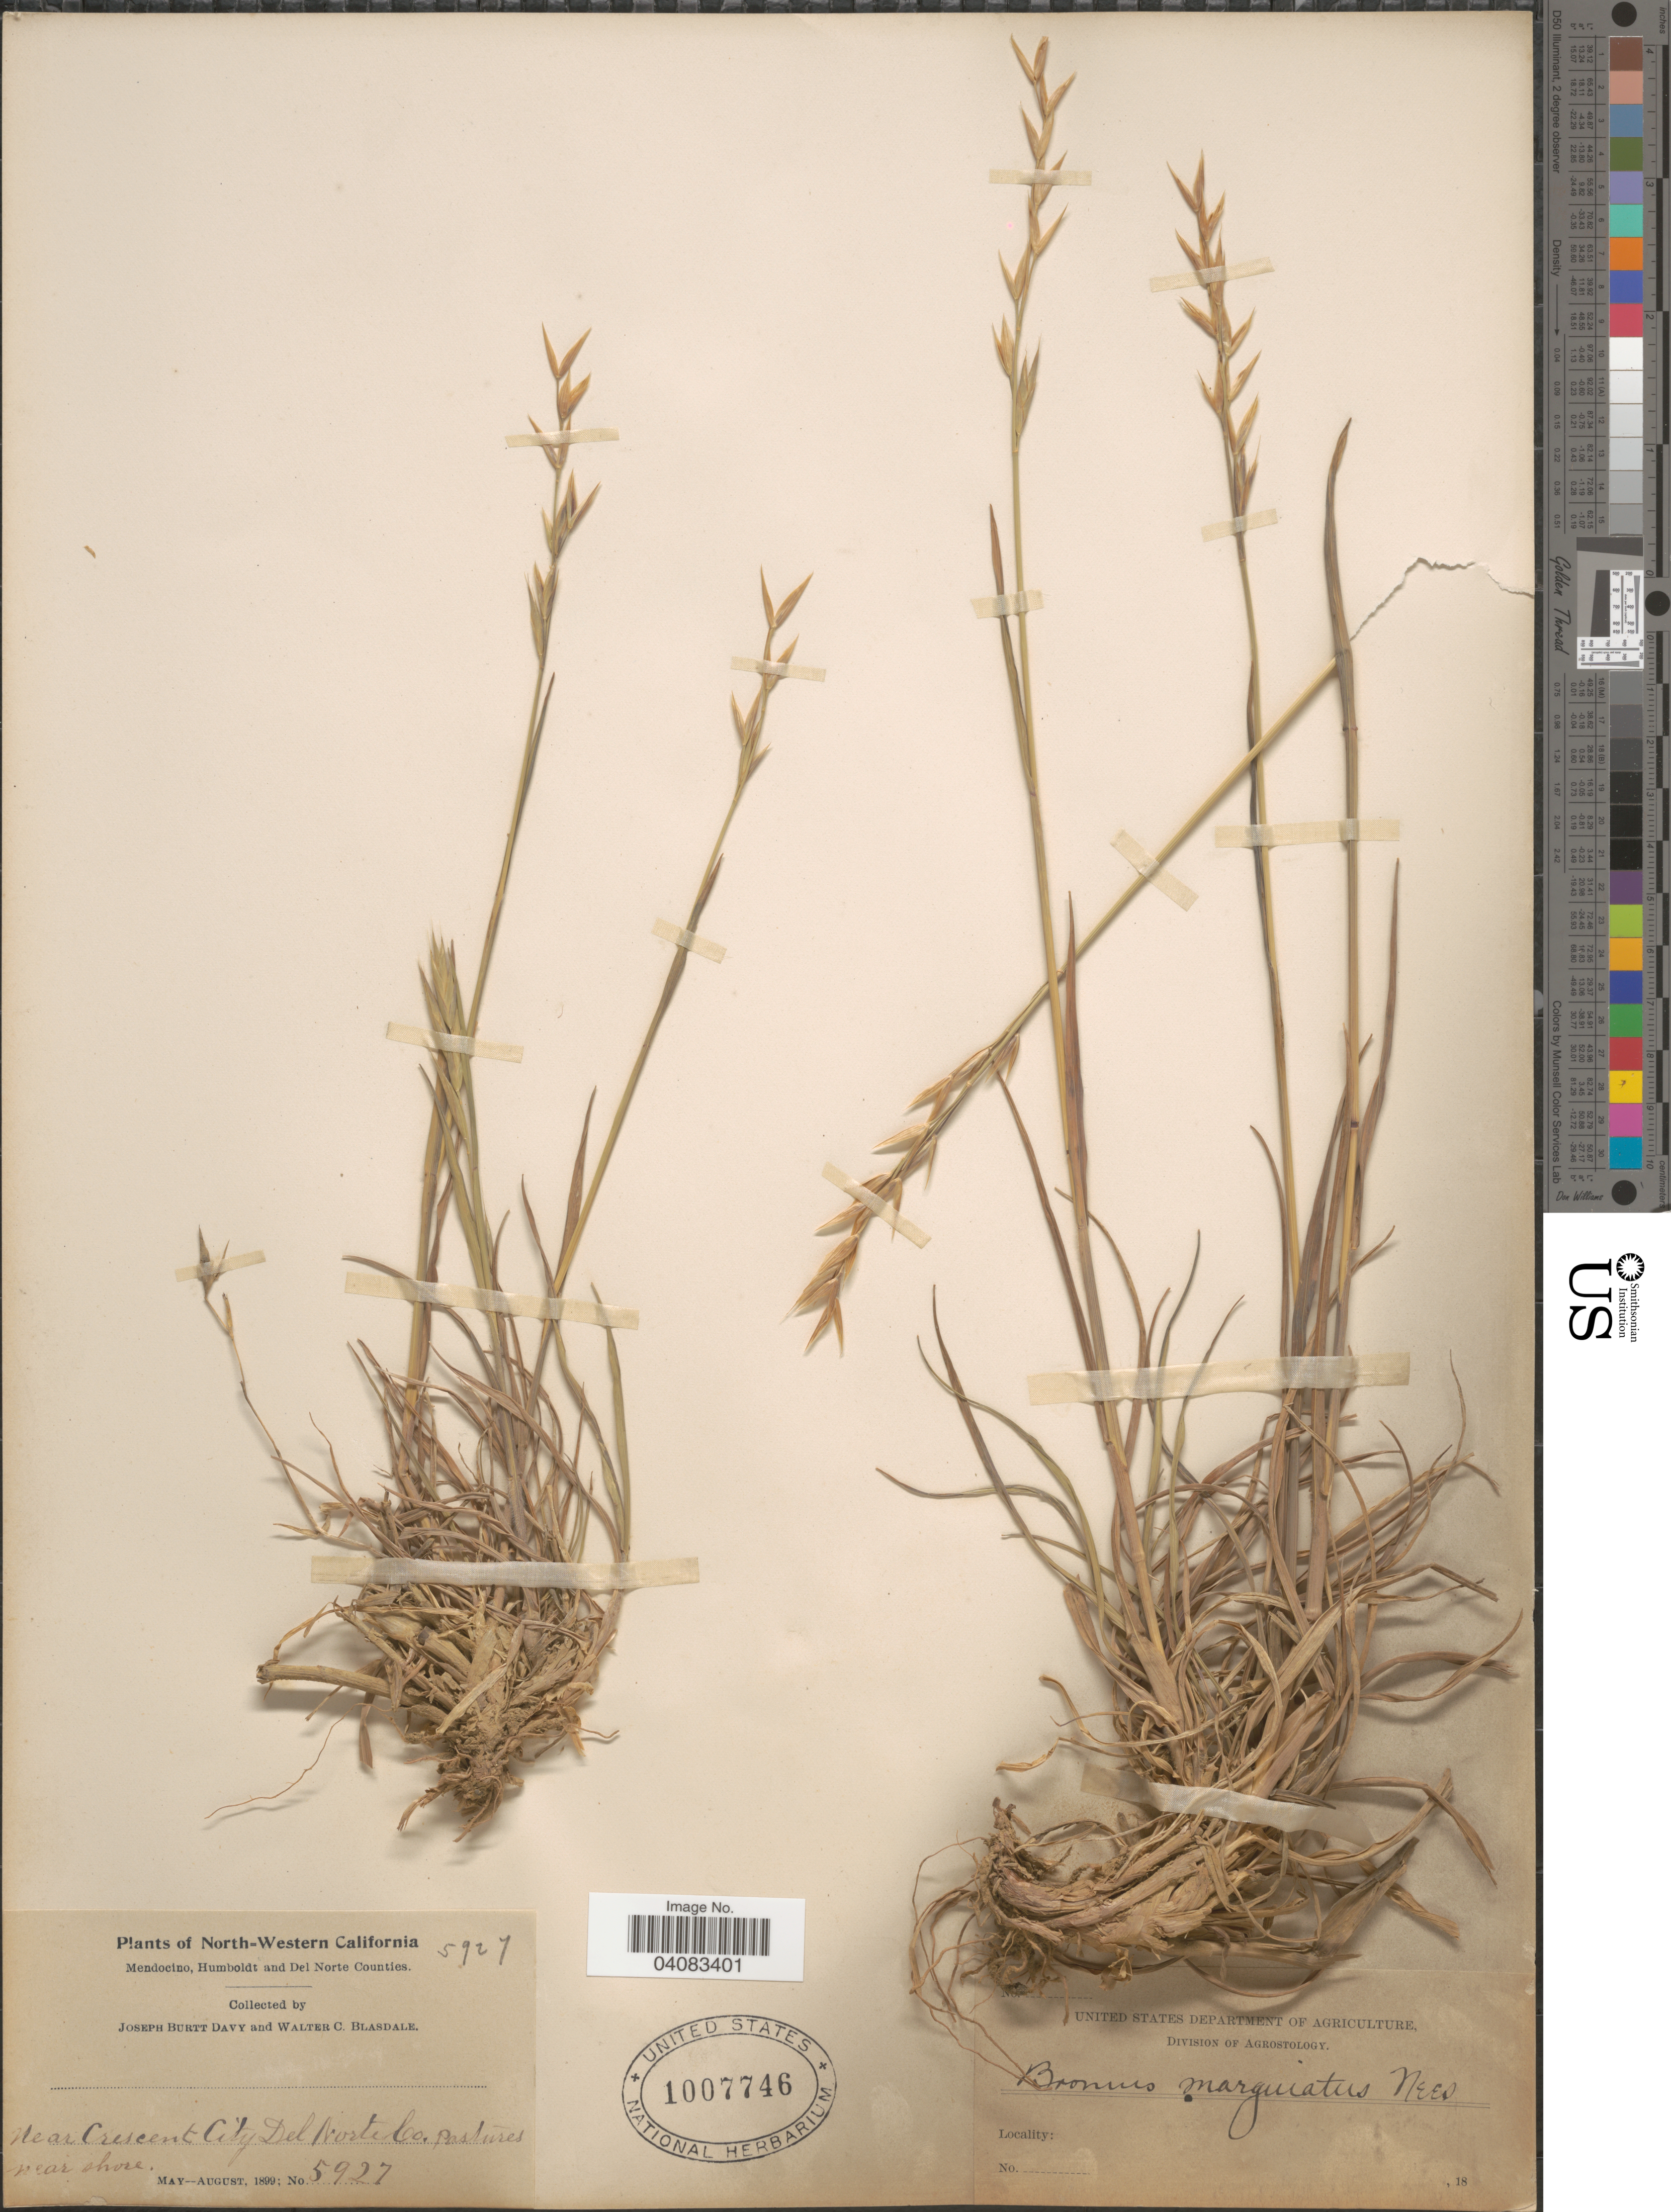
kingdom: Plantae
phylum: Tracheophyta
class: Liliopsida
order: Poales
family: Poaceae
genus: Bromus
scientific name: Bromus marginatus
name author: Nees ex Steud.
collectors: J. Burtt Davy & W. Blasdale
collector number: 5927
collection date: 1899-05/1899-08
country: United States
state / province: California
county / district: Del Norte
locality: North-Western California. Near Crescent City Del Norte Co. pastures near shore.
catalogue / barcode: US 1007746